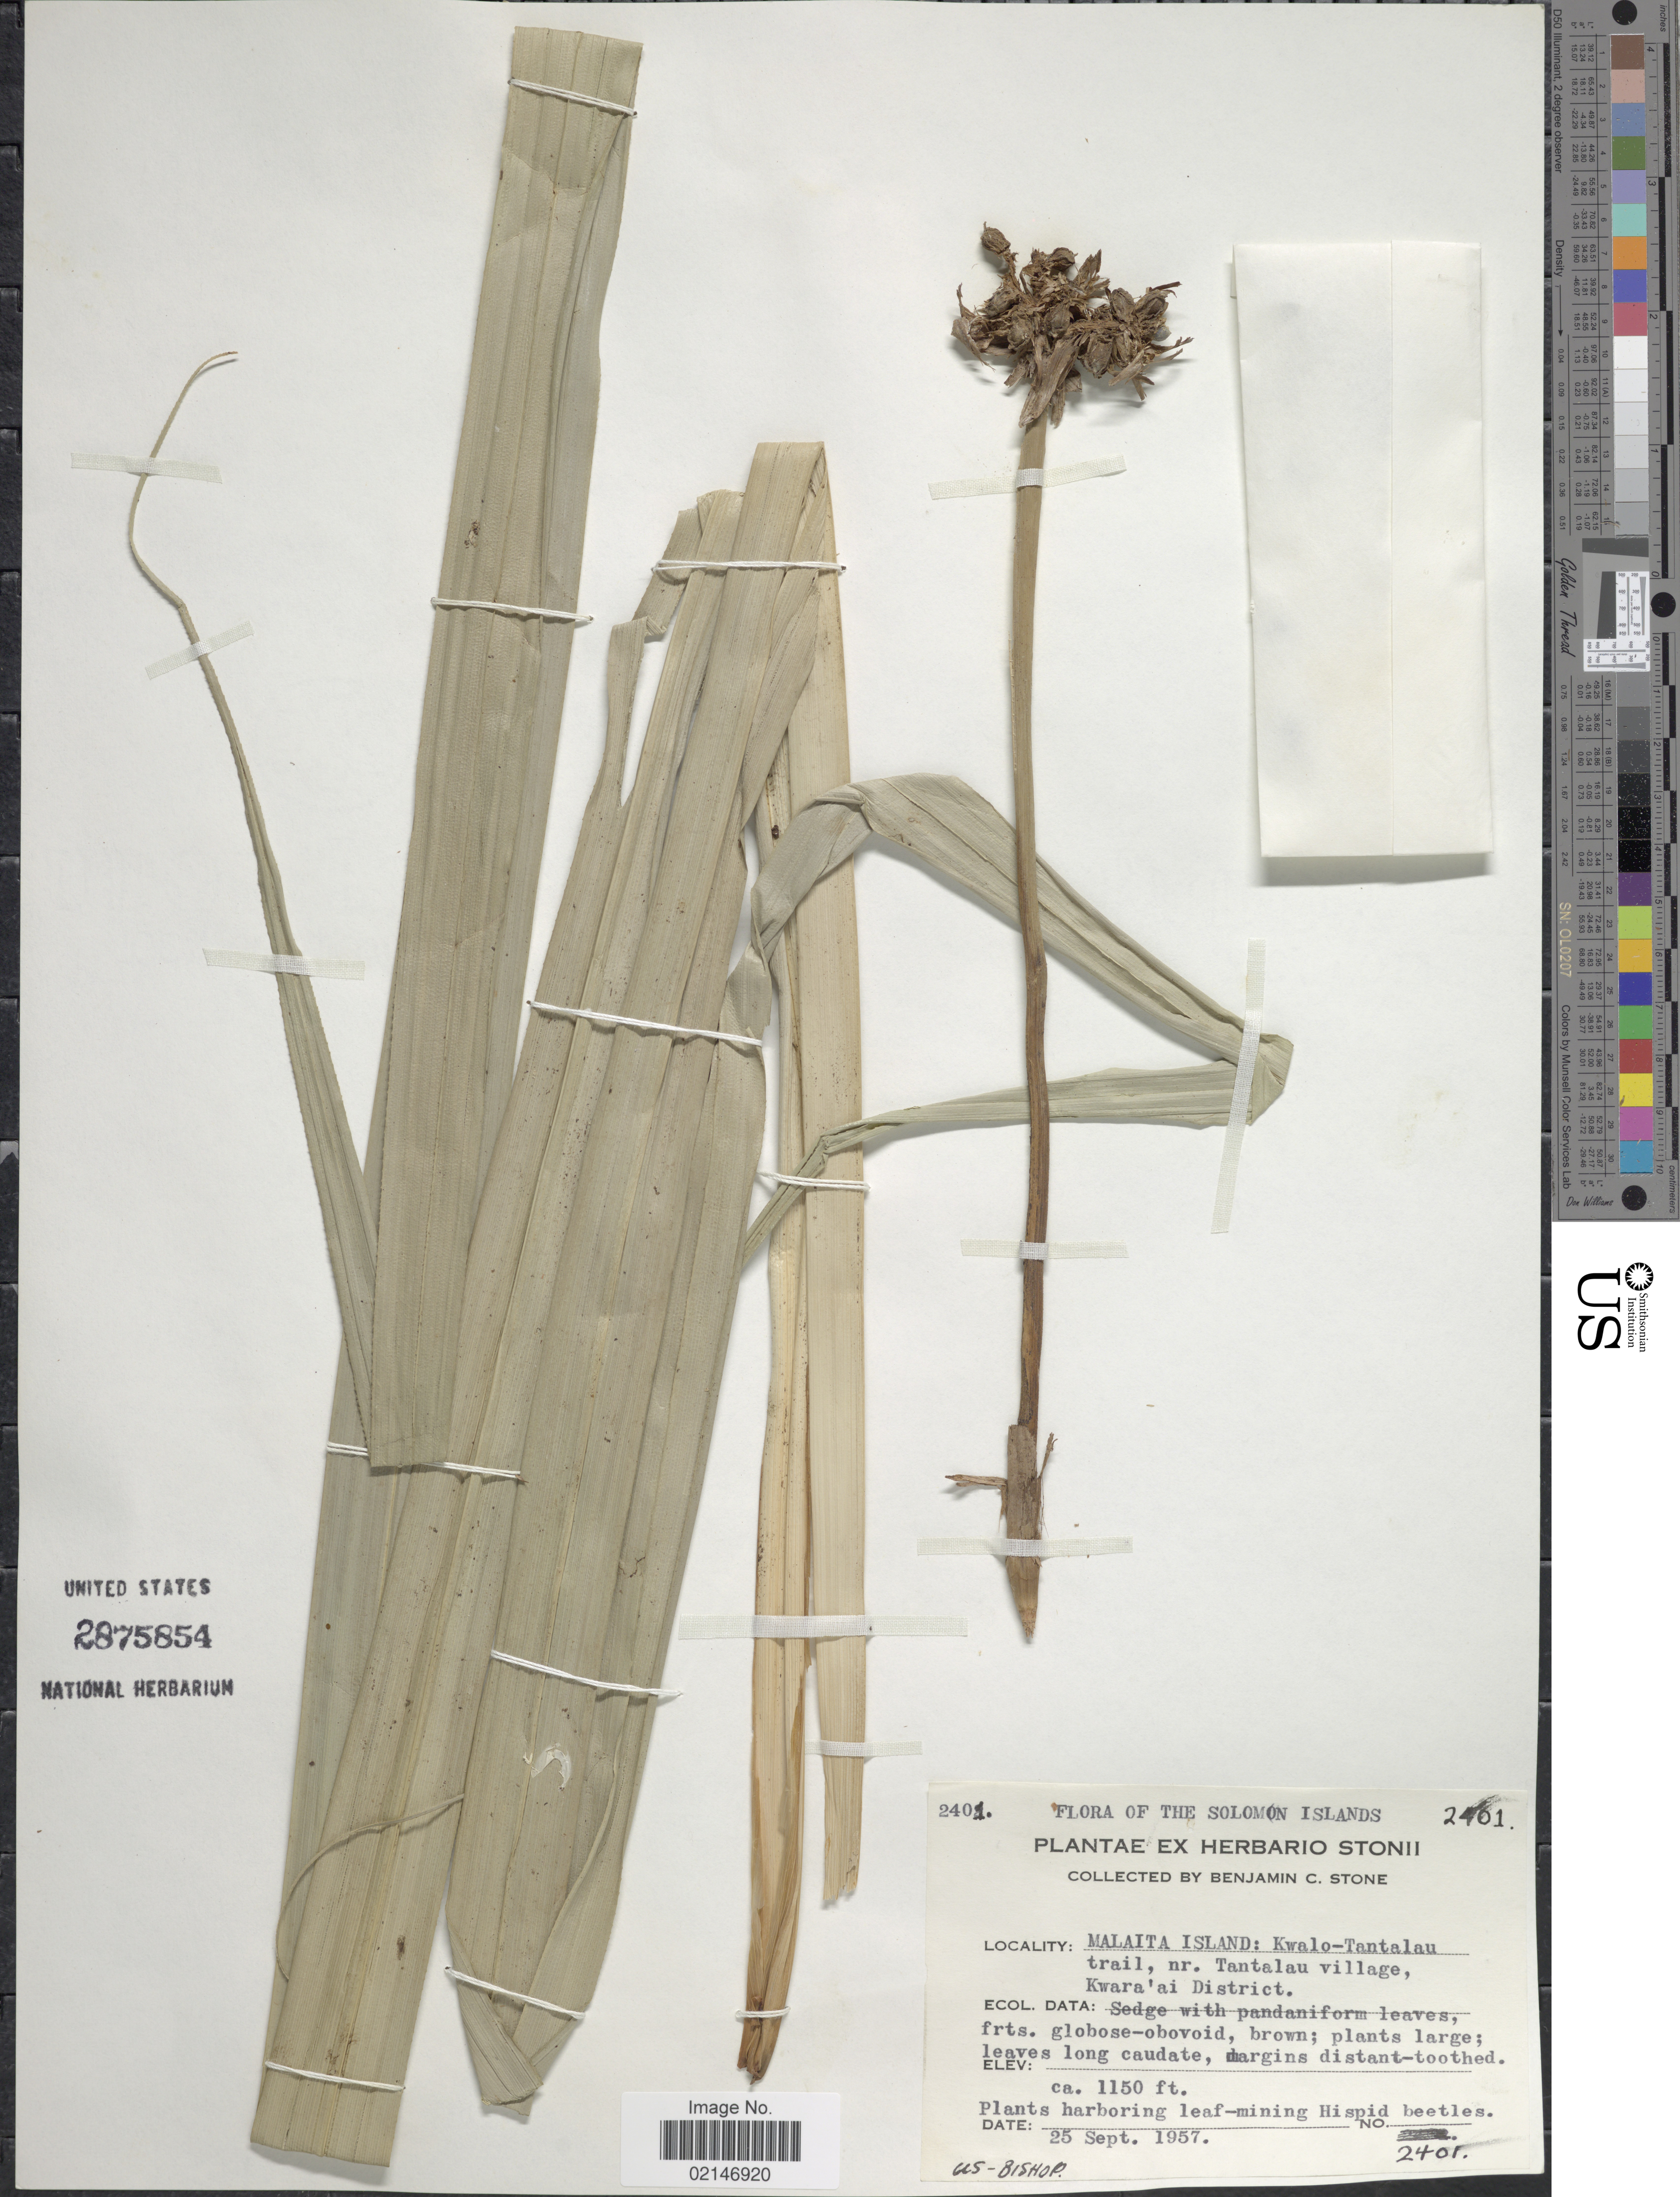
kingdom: Plantae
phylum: Tracheophyta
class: Liliopsida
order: Poales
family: Cyperaceae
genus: Mapania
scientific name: Mapania baccifera subsp. baccifera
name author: C.B. Clarke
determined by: Strong, Mark T., (BOT), Smithsonian Institution - National Museum of Natural History (UNITED STATES)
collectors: B. C. Stone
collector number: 2401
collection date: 1957-09-25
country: Solomon Islands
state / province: Solomon Islands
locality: Malaita Island: Kwalo Tantalau trail, nr. Tantalau village, Kwara'ai District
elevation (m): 351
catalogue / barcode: US 2875854